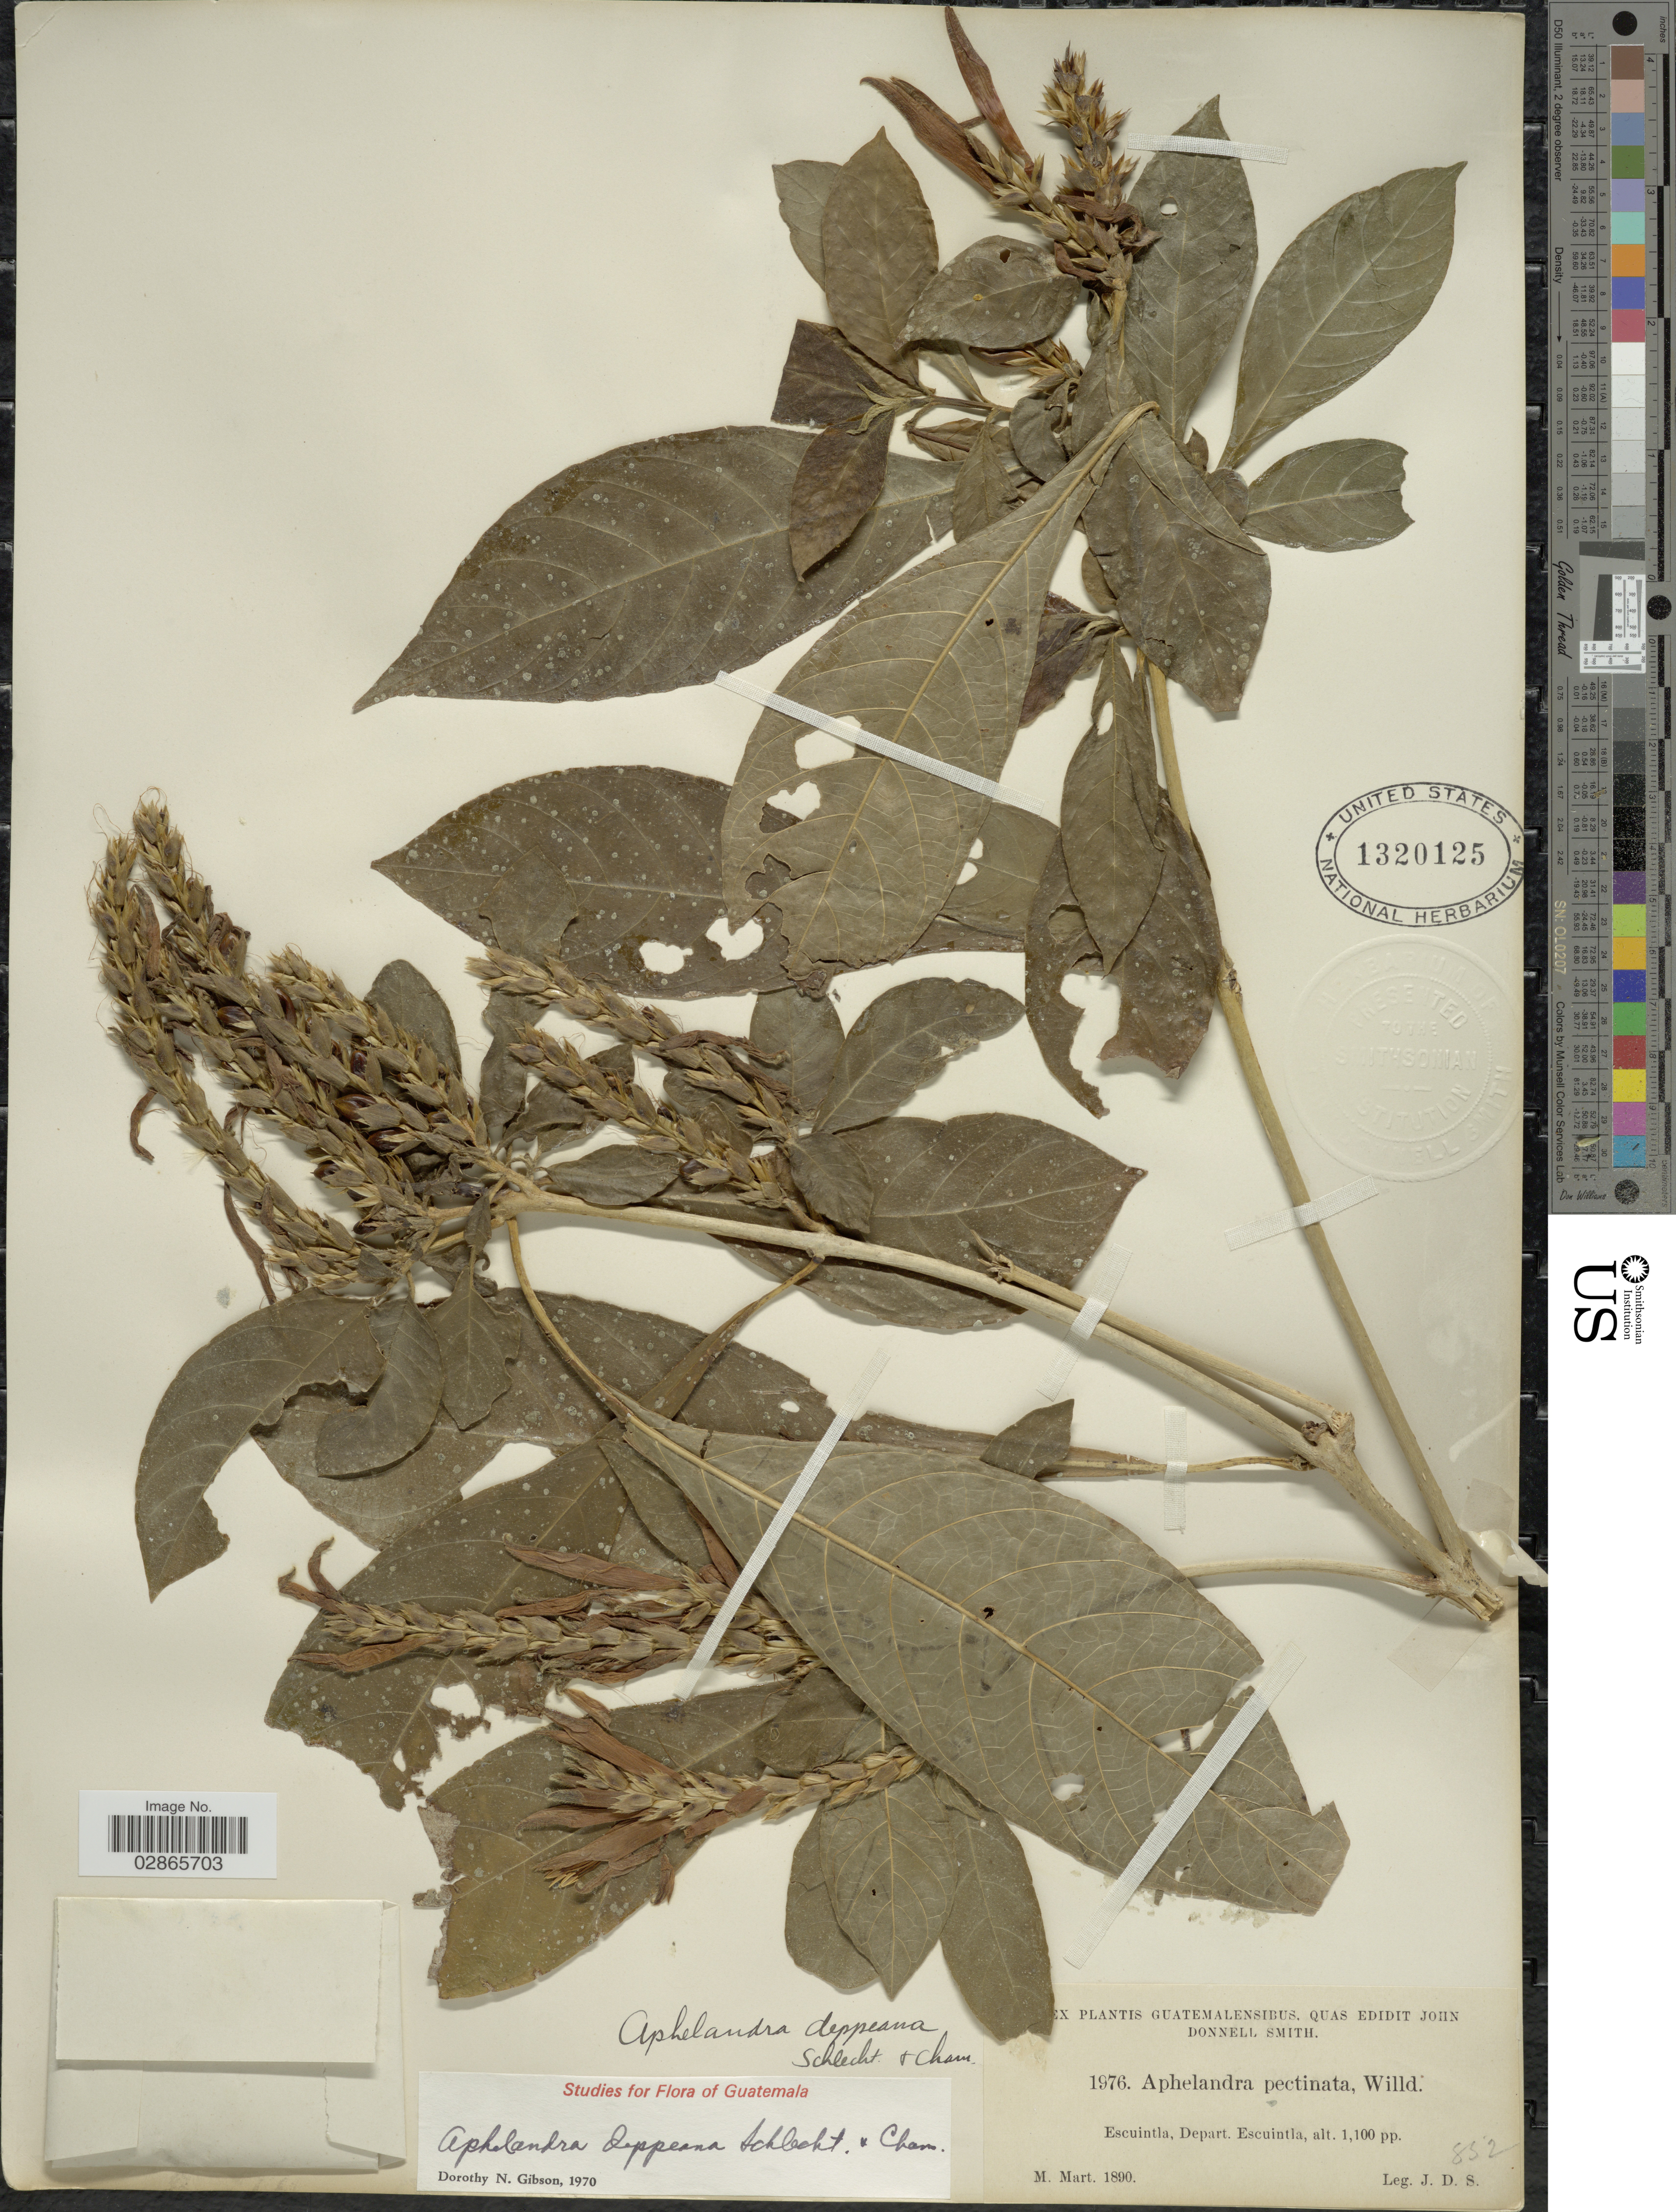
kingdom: Plantae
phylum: Tracheophyta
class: Magnoliopsida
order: Lamiales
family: Acanthaceae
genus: Aphelandra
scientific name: Aphelandra deppeana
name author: Schltdl. & Cham.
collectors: J. Donnell Smith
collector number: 1976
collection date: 1890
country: Guatemala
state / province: Escuintla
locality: Escuintla, Depart. Escuintla.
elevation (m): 335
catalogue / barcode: US 1320125